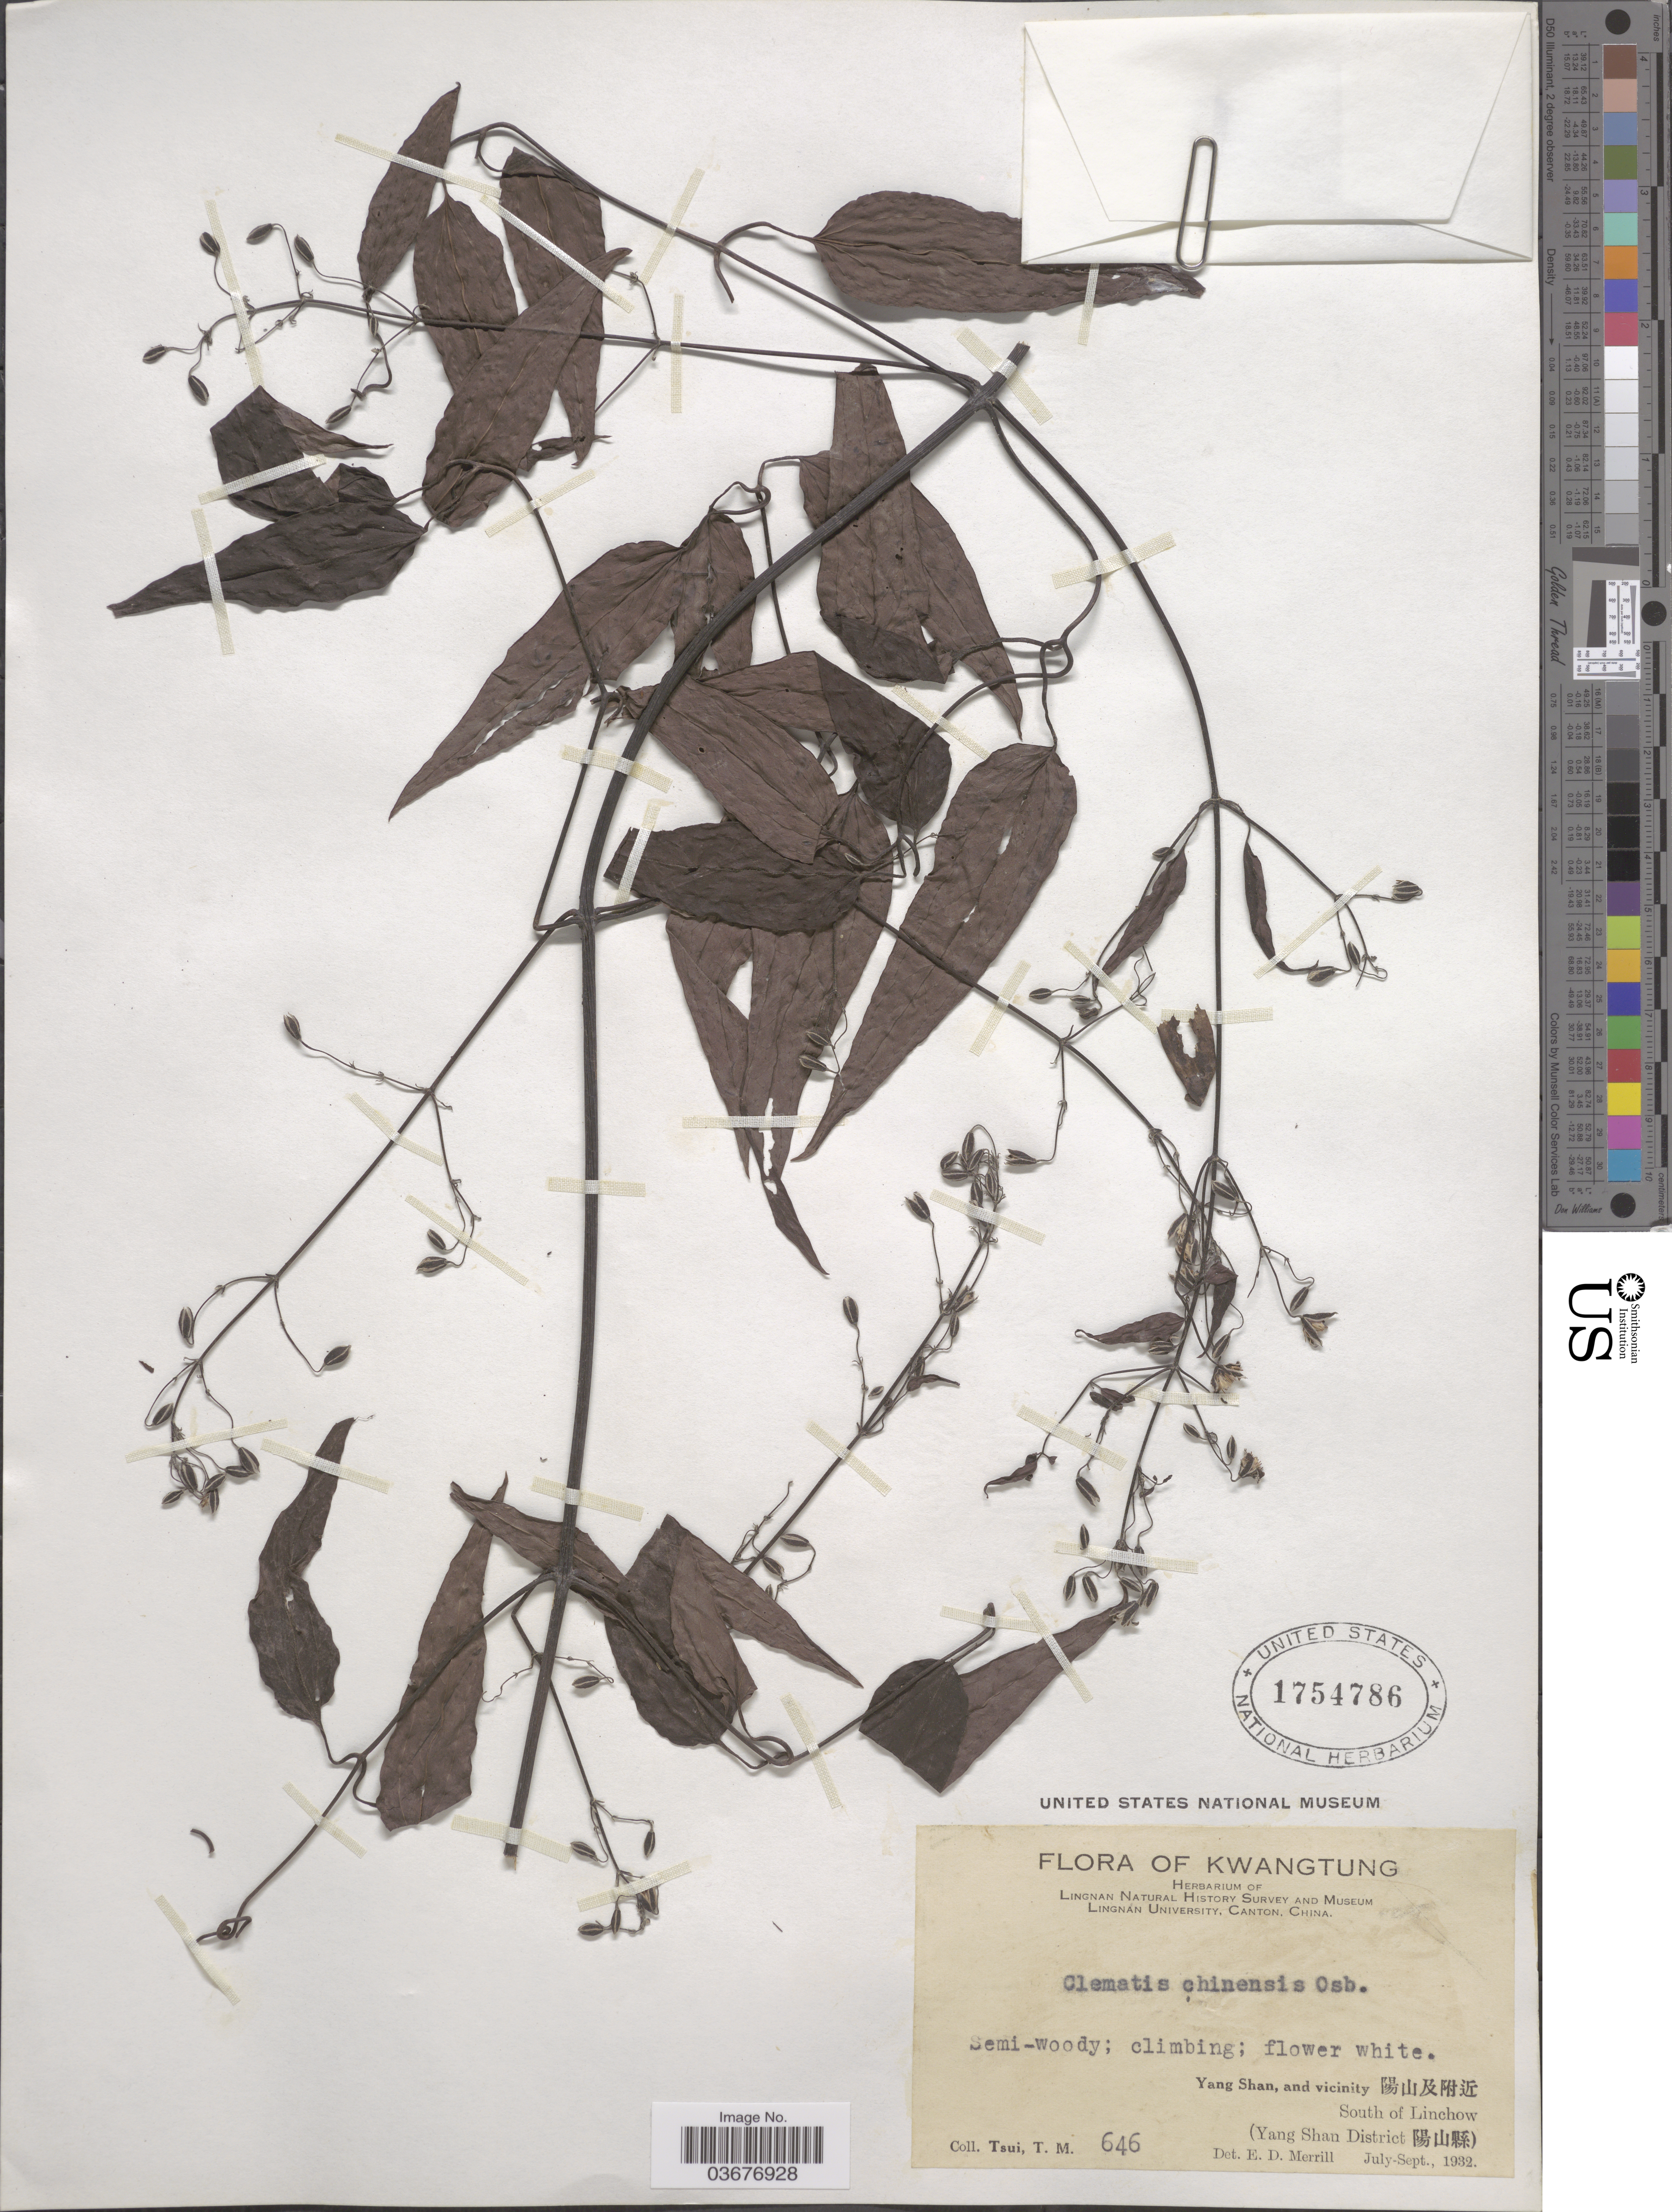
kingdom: Plantae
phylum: Tracheophyta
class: Magnoliopsida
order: Ranunculales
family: Ranunculaceae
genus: Clematis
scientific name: Clematis chinensis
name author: Retz.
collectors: T. Tsui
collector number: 646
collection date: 1932-07/1932-09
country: China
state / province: Guangdong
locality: Kwangtung. Yang Shan, and vicinity X. South of Linchow. (Yang Shan District X).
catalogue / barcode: US 1754786